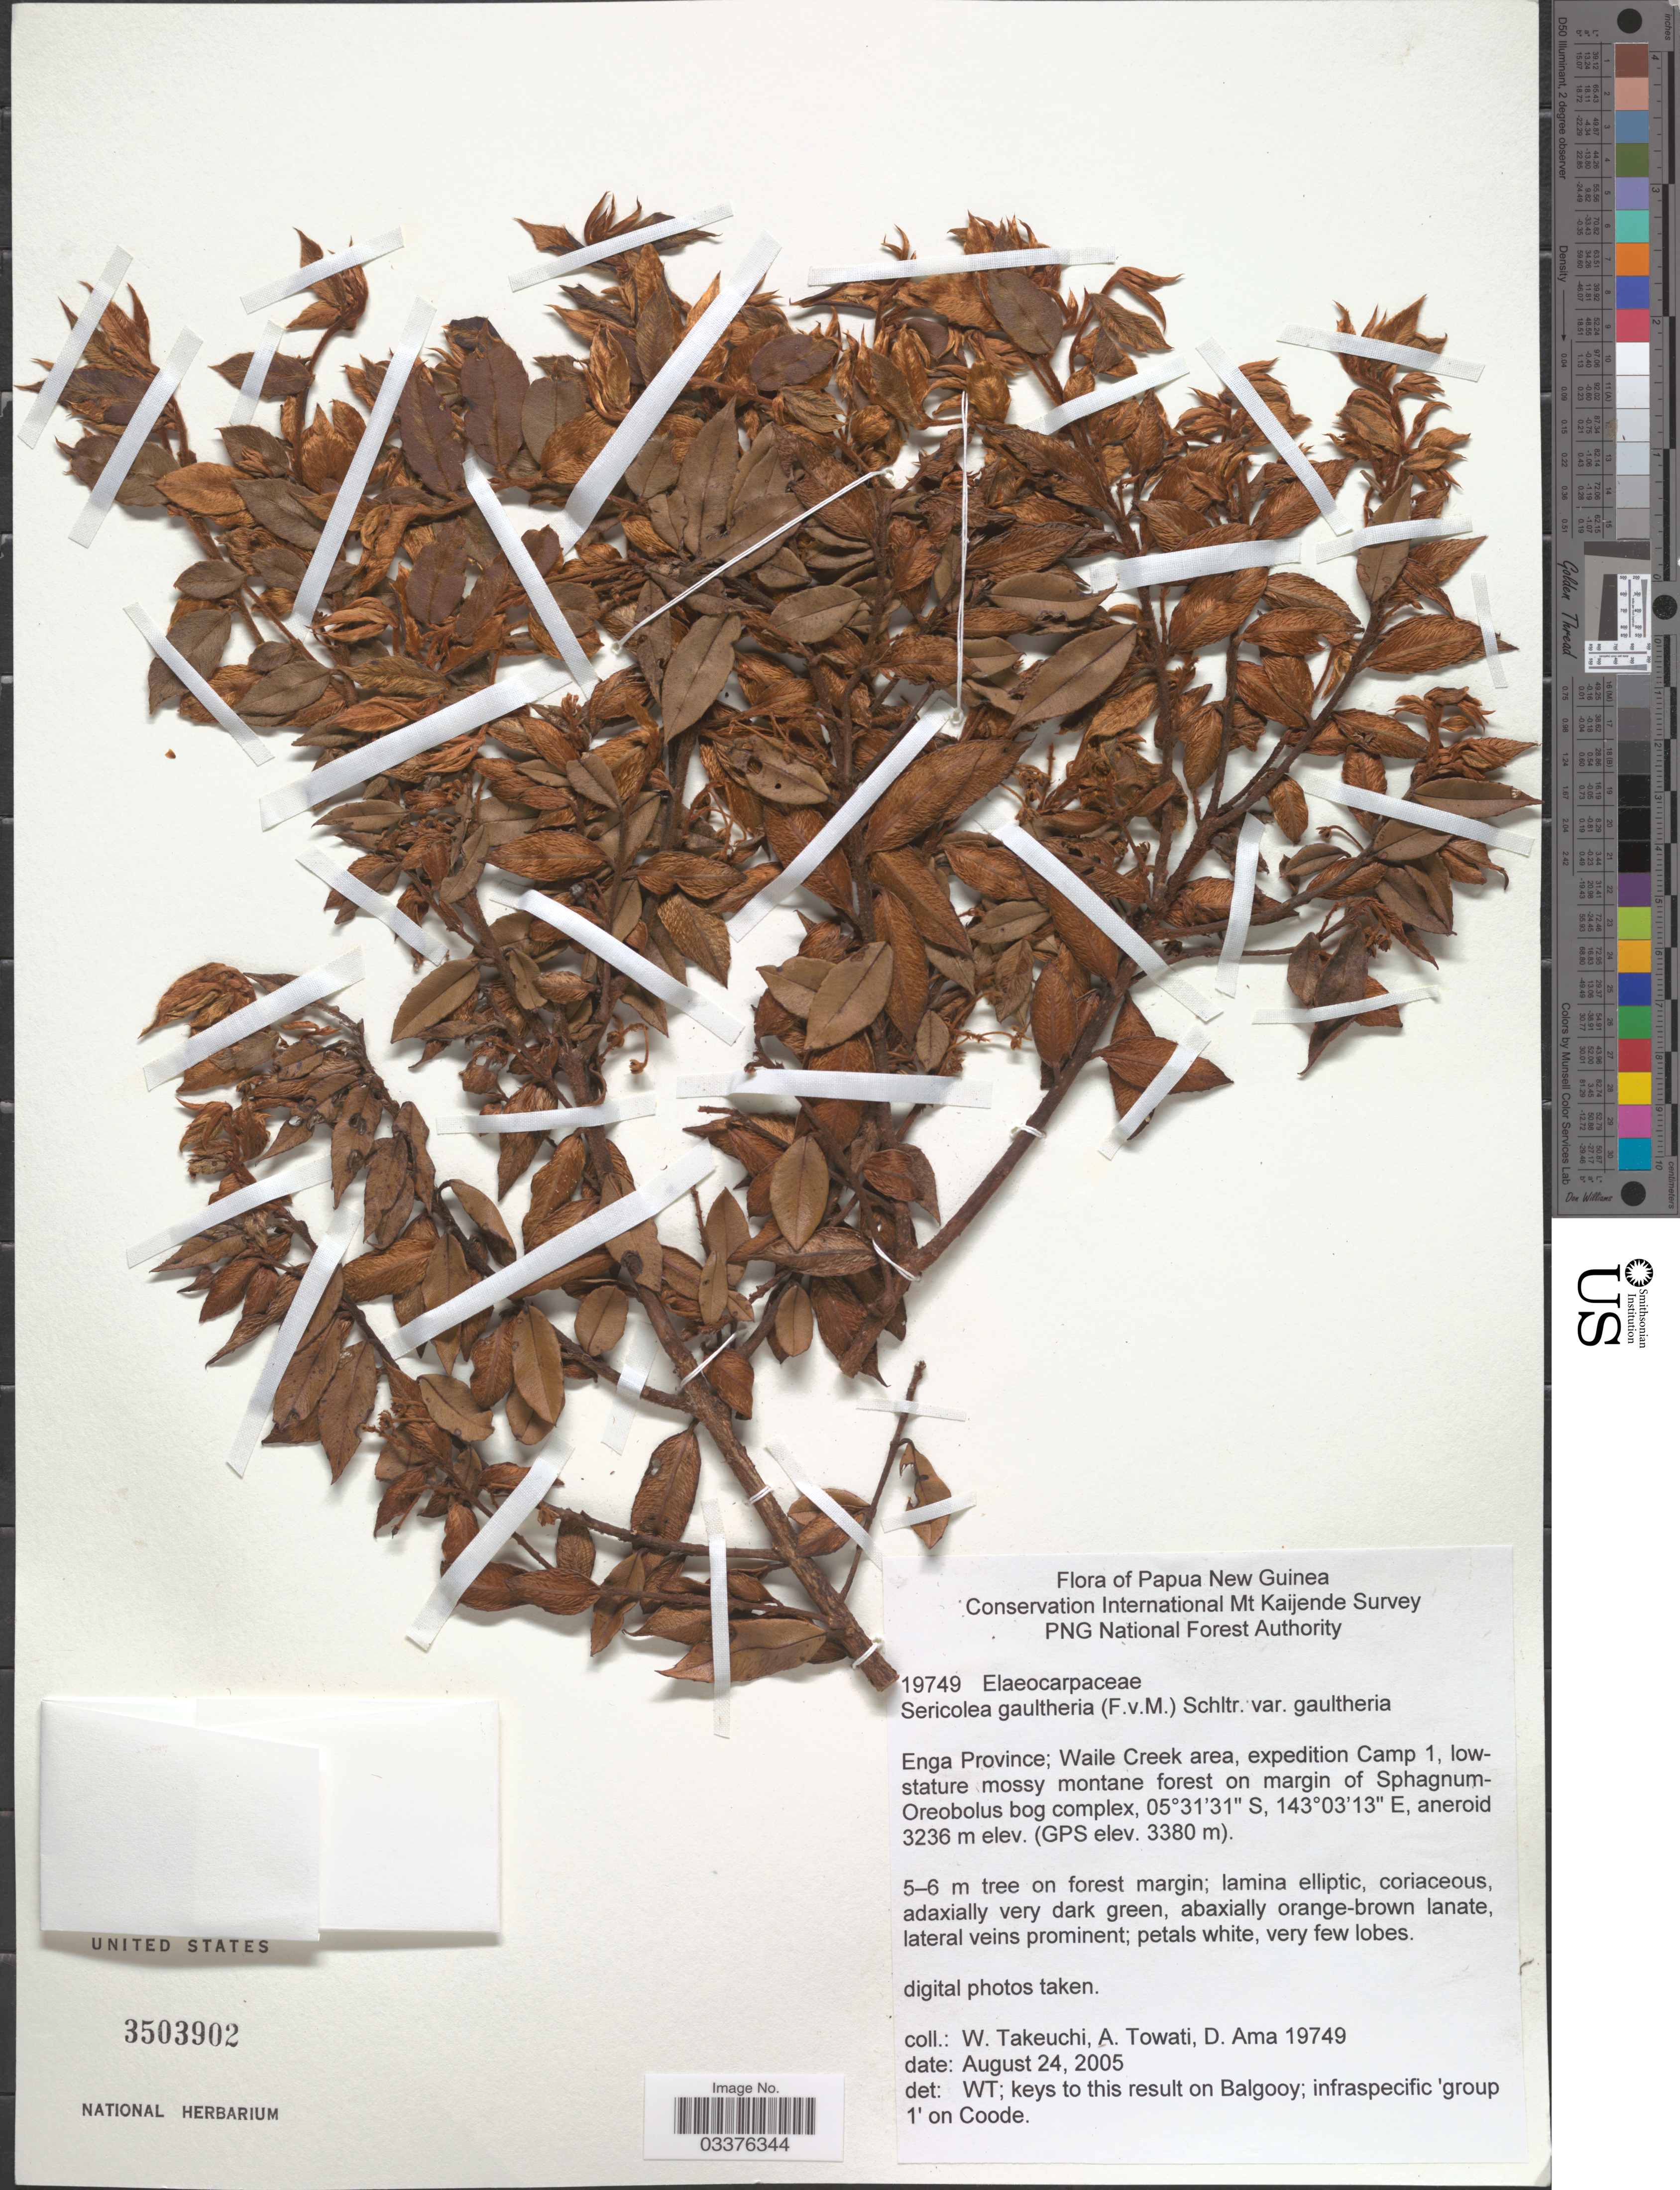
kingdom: Plantae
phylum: Tracheophyta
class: Magnoliopsida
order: Oxalidales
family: Elaeocarpaceae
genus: Sericolea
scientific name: Sericolea gaultheria var. gaultheria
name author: (F. Muell.) Schltr.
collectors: W. Takeuchi, A. Towati & D. Ama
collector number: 19749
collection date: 2005-08-24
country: Papua New Guinea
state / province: Enga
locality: Waile Creek area, expedition Camp 1.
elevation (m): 3236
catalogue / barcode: US 3503902